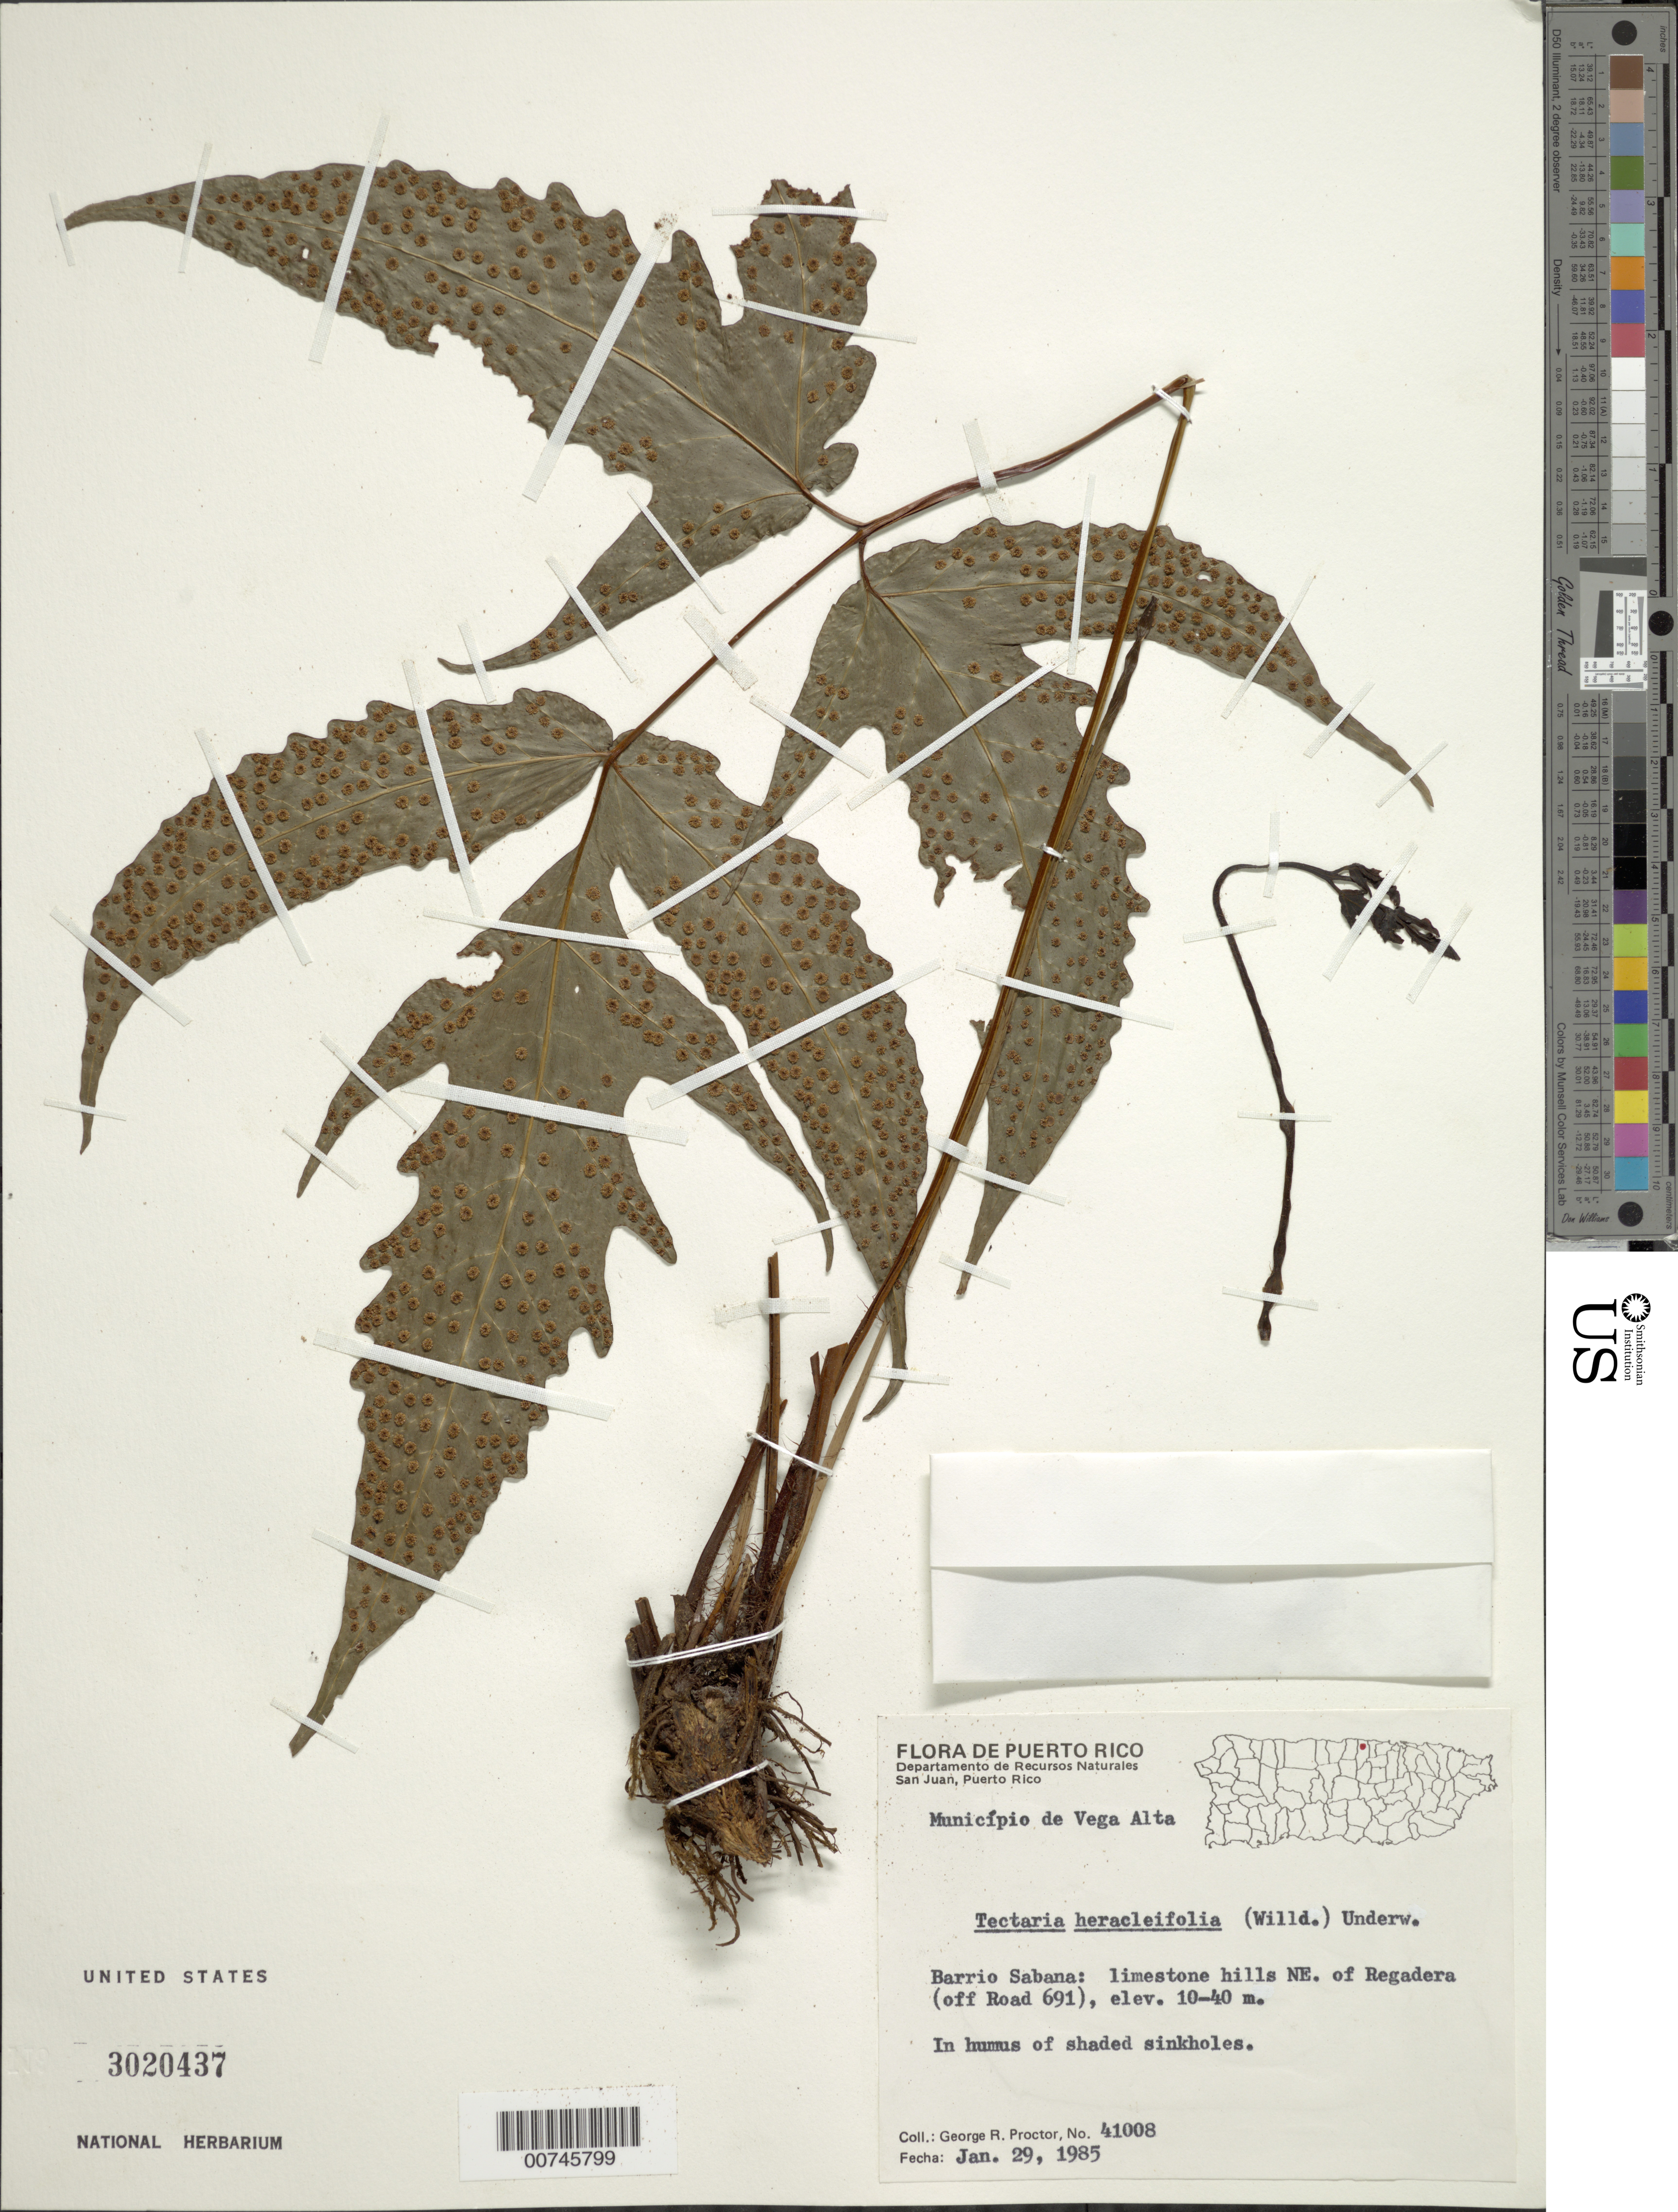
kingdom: Plantae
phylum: Tracheophyta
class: Polypodiopsida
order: Polypodiales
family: Tectariaceae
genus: Tectaria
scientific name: Tectaria heracleifolia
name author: (Willd.) Underw.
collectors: G. R. Proctor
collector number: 41008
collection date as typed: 29 Jan 1985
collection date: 1985-01-29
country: Puerto Rico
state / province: Vega Alta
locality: Barrio Sabana: limestone hills NE of Regadera (off Road 691), Municipio de Vega Alta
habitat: In humus of shaded sinkholes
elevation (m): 10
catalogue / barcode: US 3020437